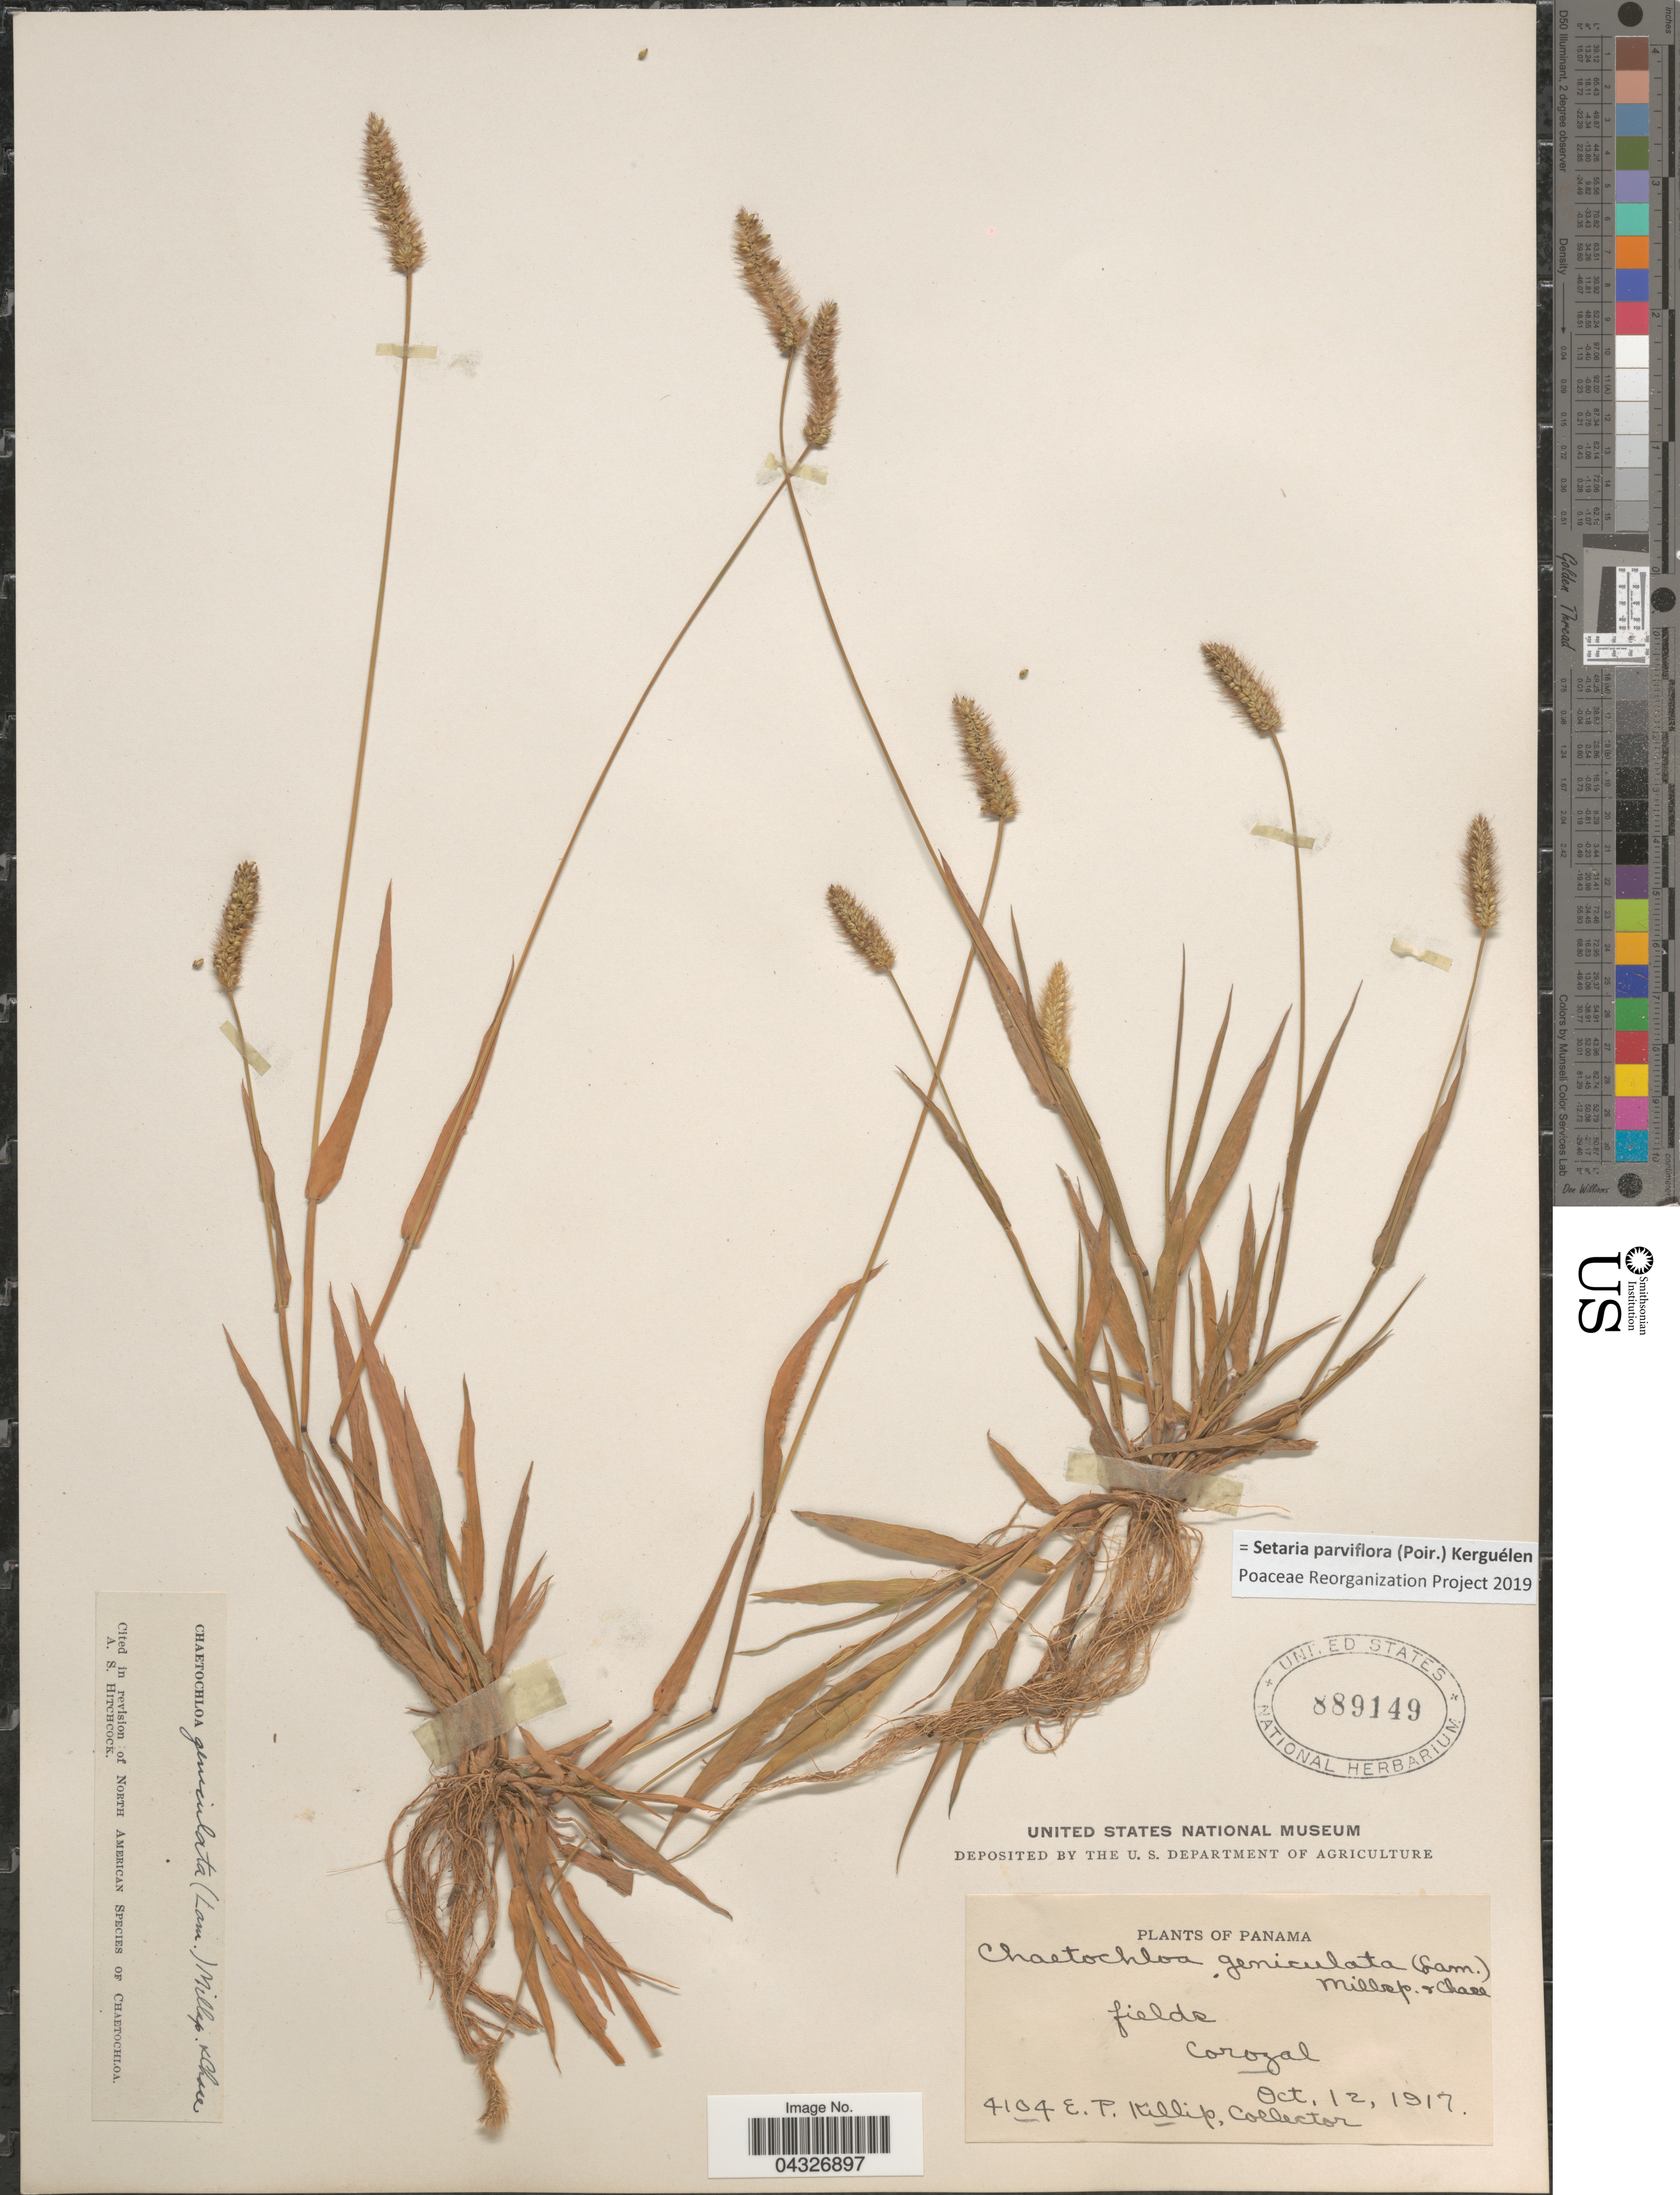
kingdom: Plantae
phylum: Tracheophyta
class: Liliopsida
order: Poales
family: Poaceae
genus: Setaria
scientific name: Setaria parviflora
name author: (Poir.) Kerguélen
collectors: E. P. Killip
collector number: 4104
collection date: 1917-10-12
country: Panama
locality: Fields Corozal.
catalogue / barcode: US 889149